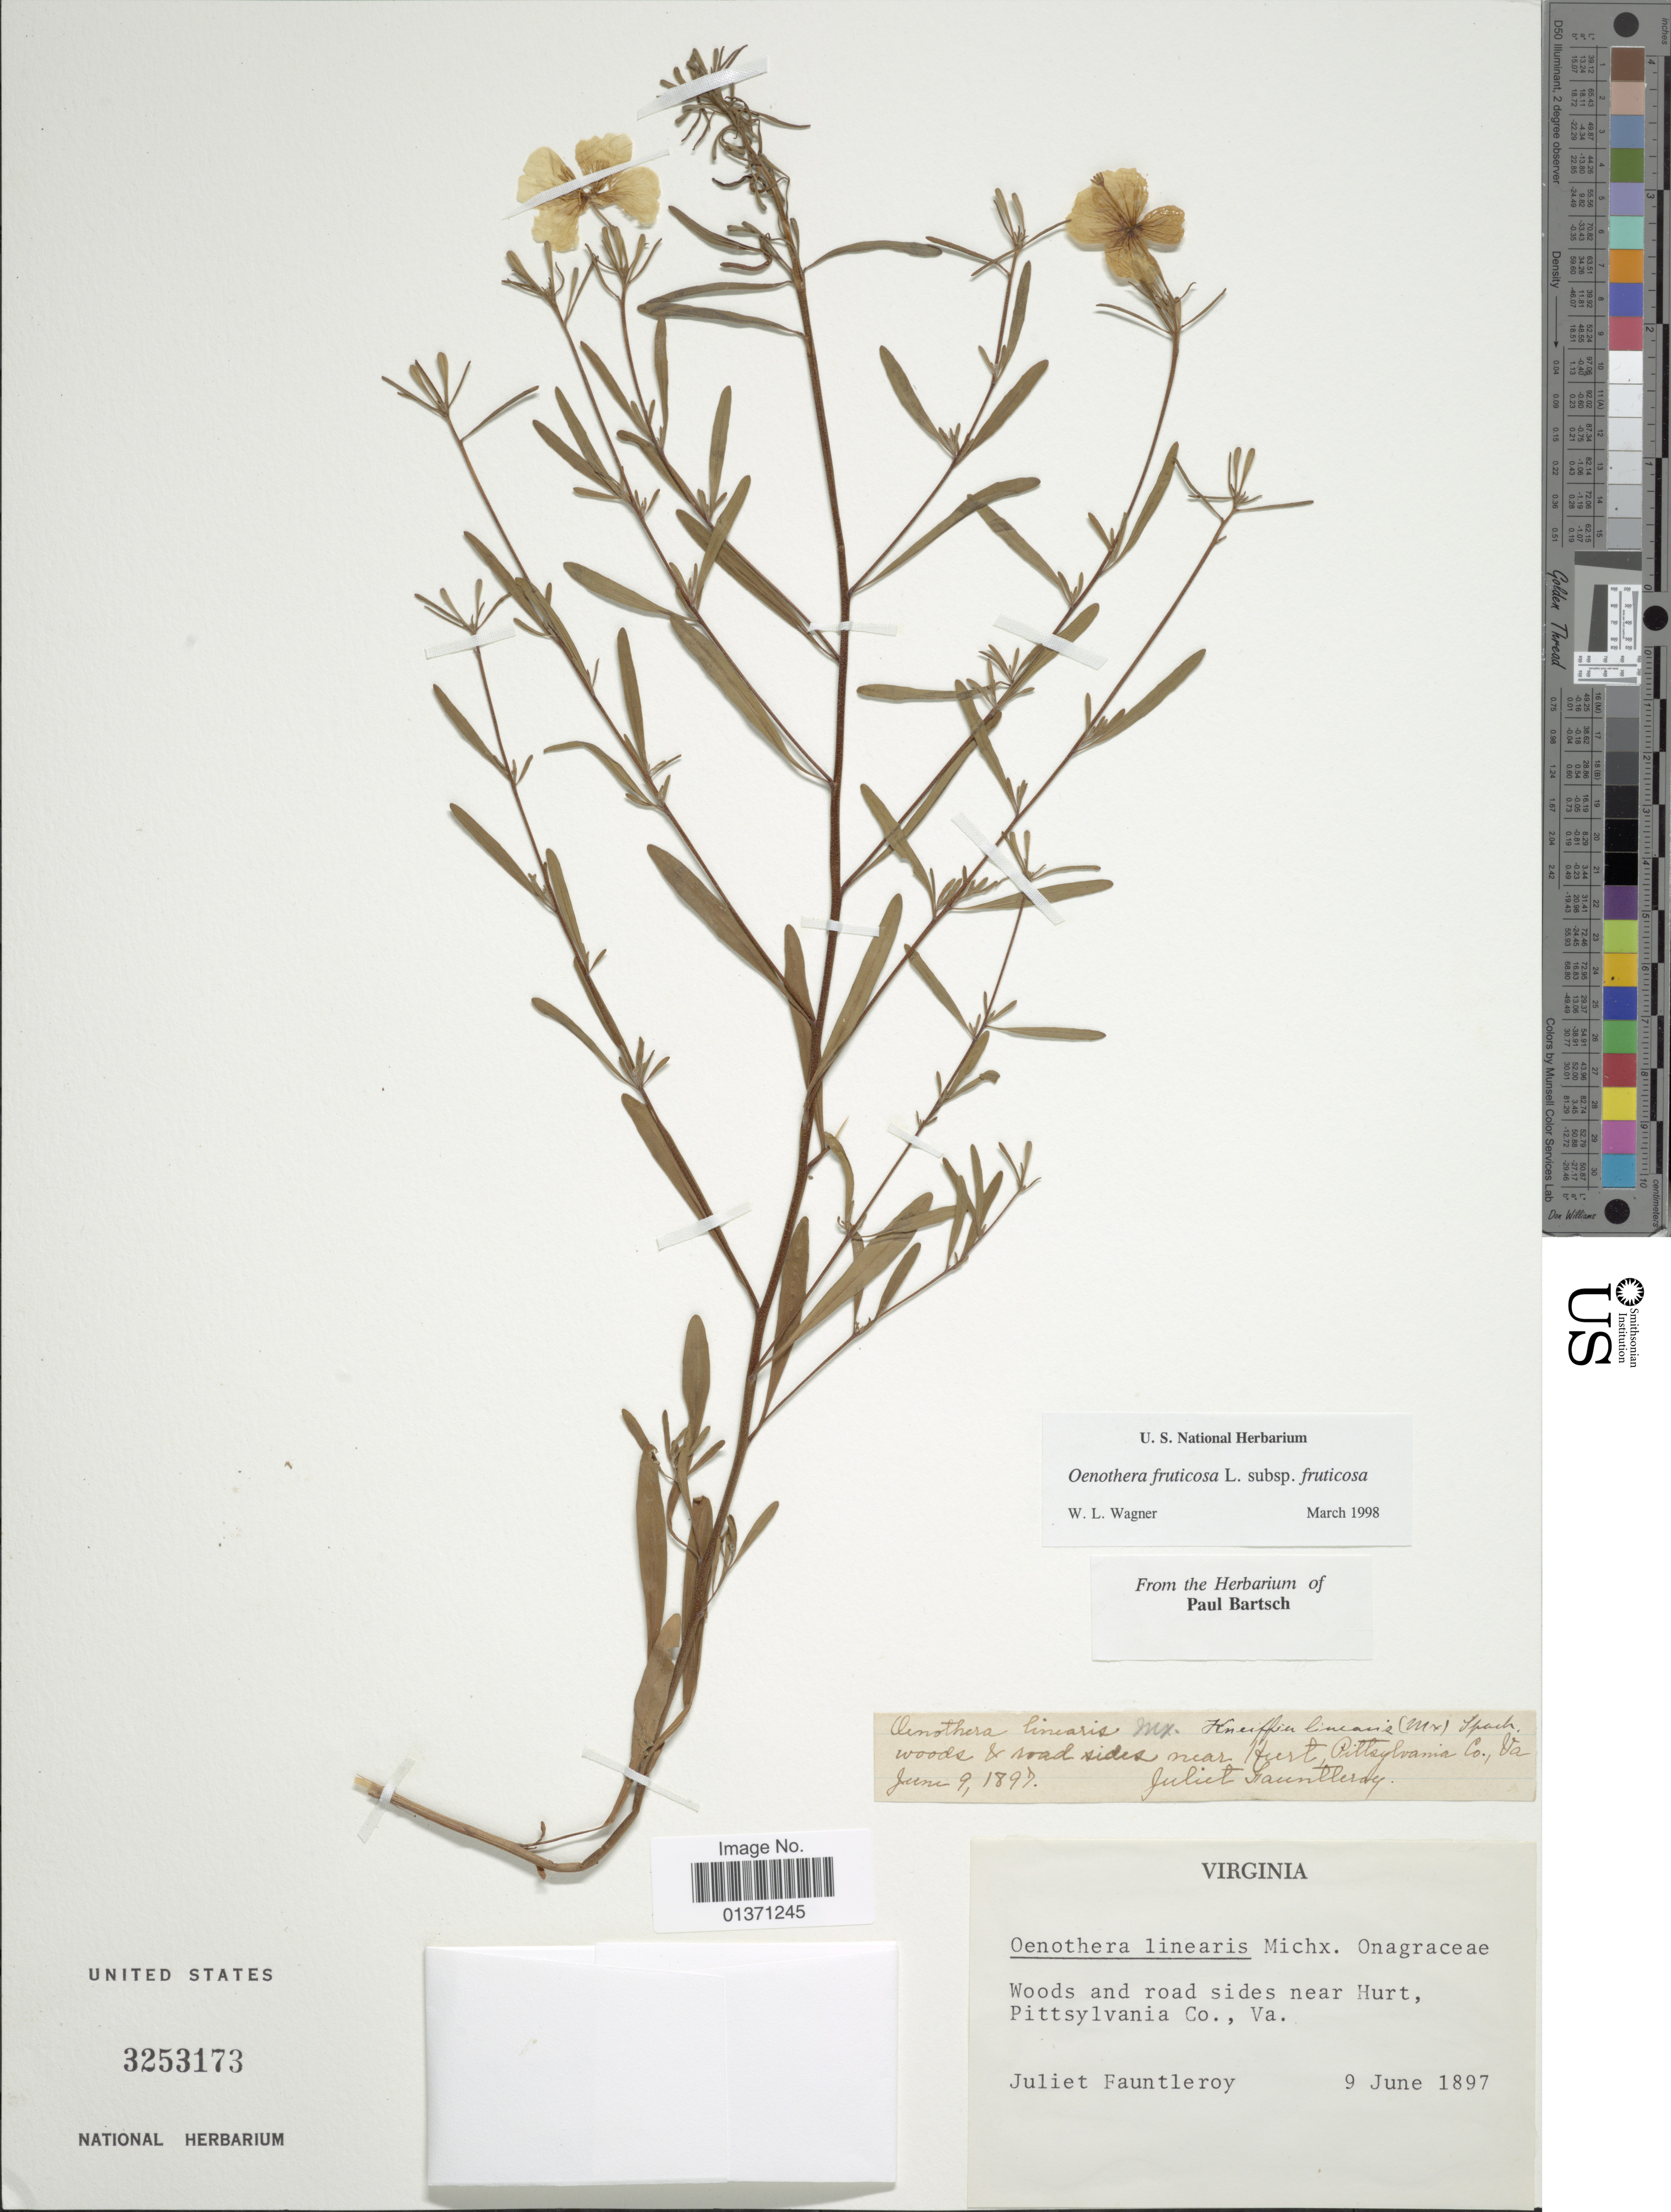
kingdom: Plantae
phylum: Tracheophyta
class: Magnoliopsida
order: Myrtales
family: Onagraceae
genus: Oenothera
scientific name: Oenothera fruticosa subsp. fruticosa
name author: L.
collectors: J. Fauntleroy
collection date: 1897-06-09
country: United States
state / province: Virginia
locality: Woods and road sides near Hurt, Pittysylvania Co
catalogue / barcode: US 3253173